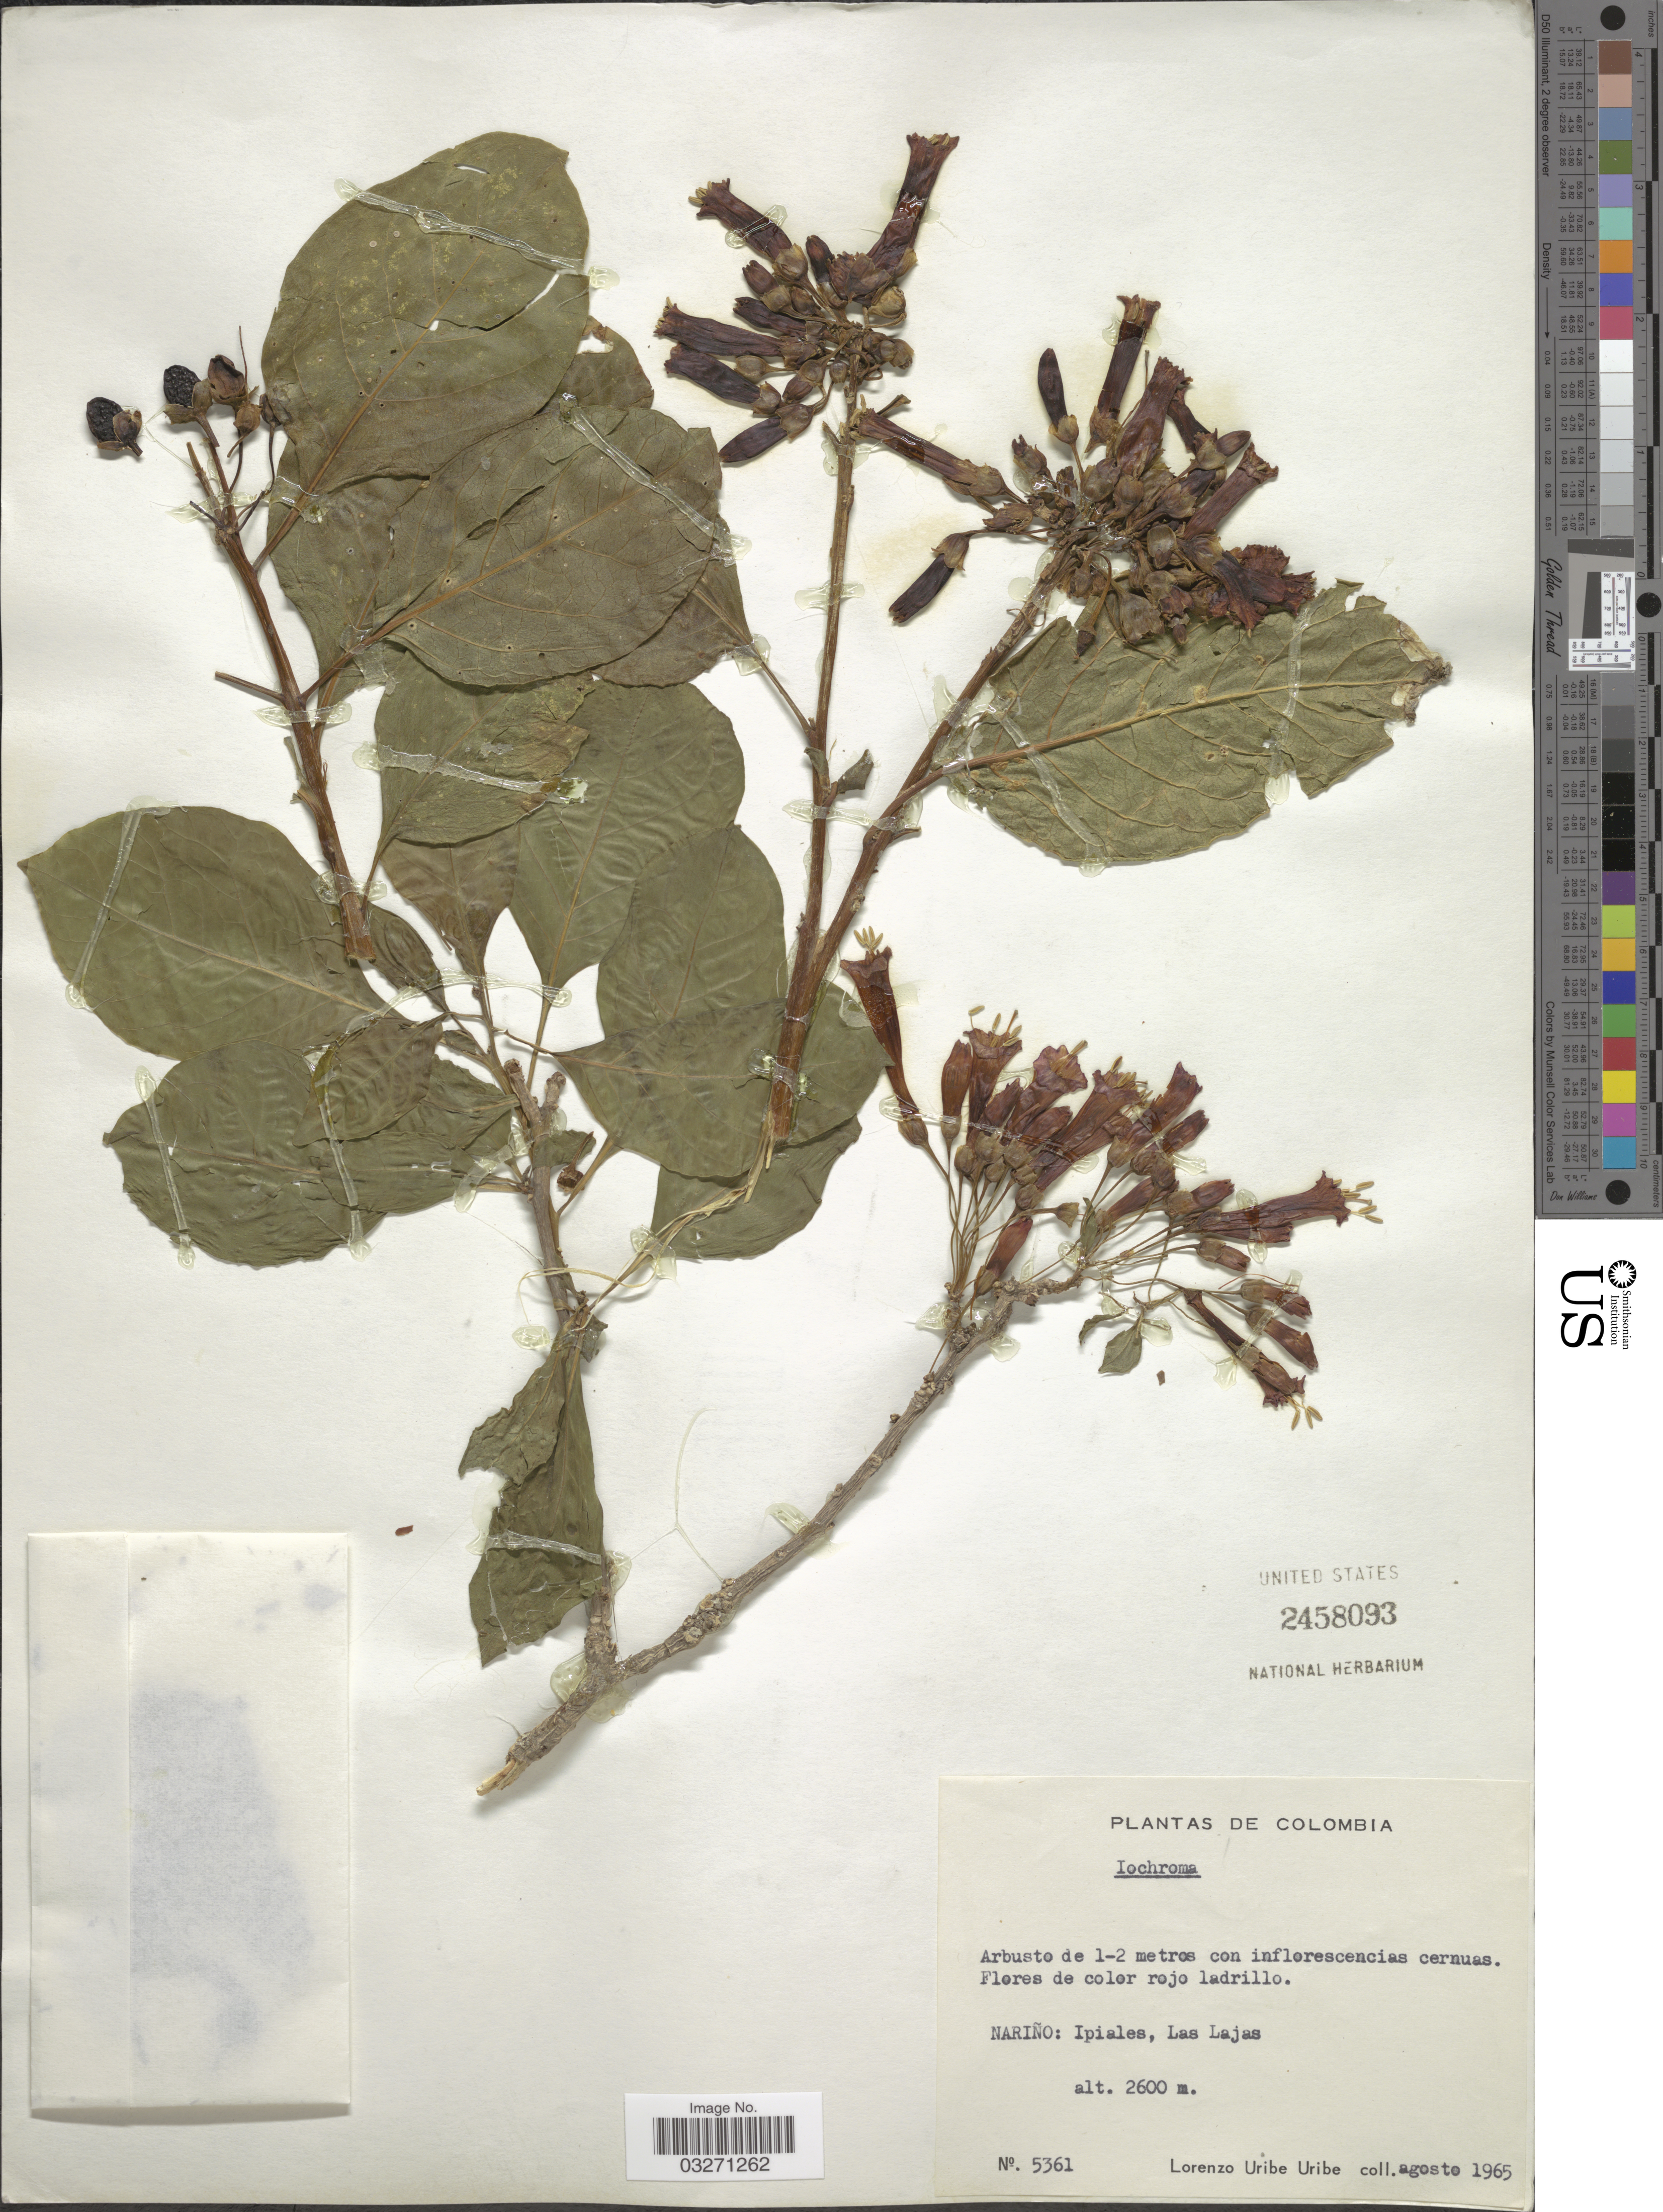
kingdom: Plantae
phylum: Tracheophyta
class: Magnoliopsida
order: Solanales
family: Solanaceae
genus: Iochroma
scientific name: Iochroma sp.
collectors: L. Uribe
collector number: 5361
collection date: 1965-08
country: Colombia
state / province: Nariño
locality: Ipiales, Las Lajas.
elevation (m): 2600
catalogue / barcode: US 2458093